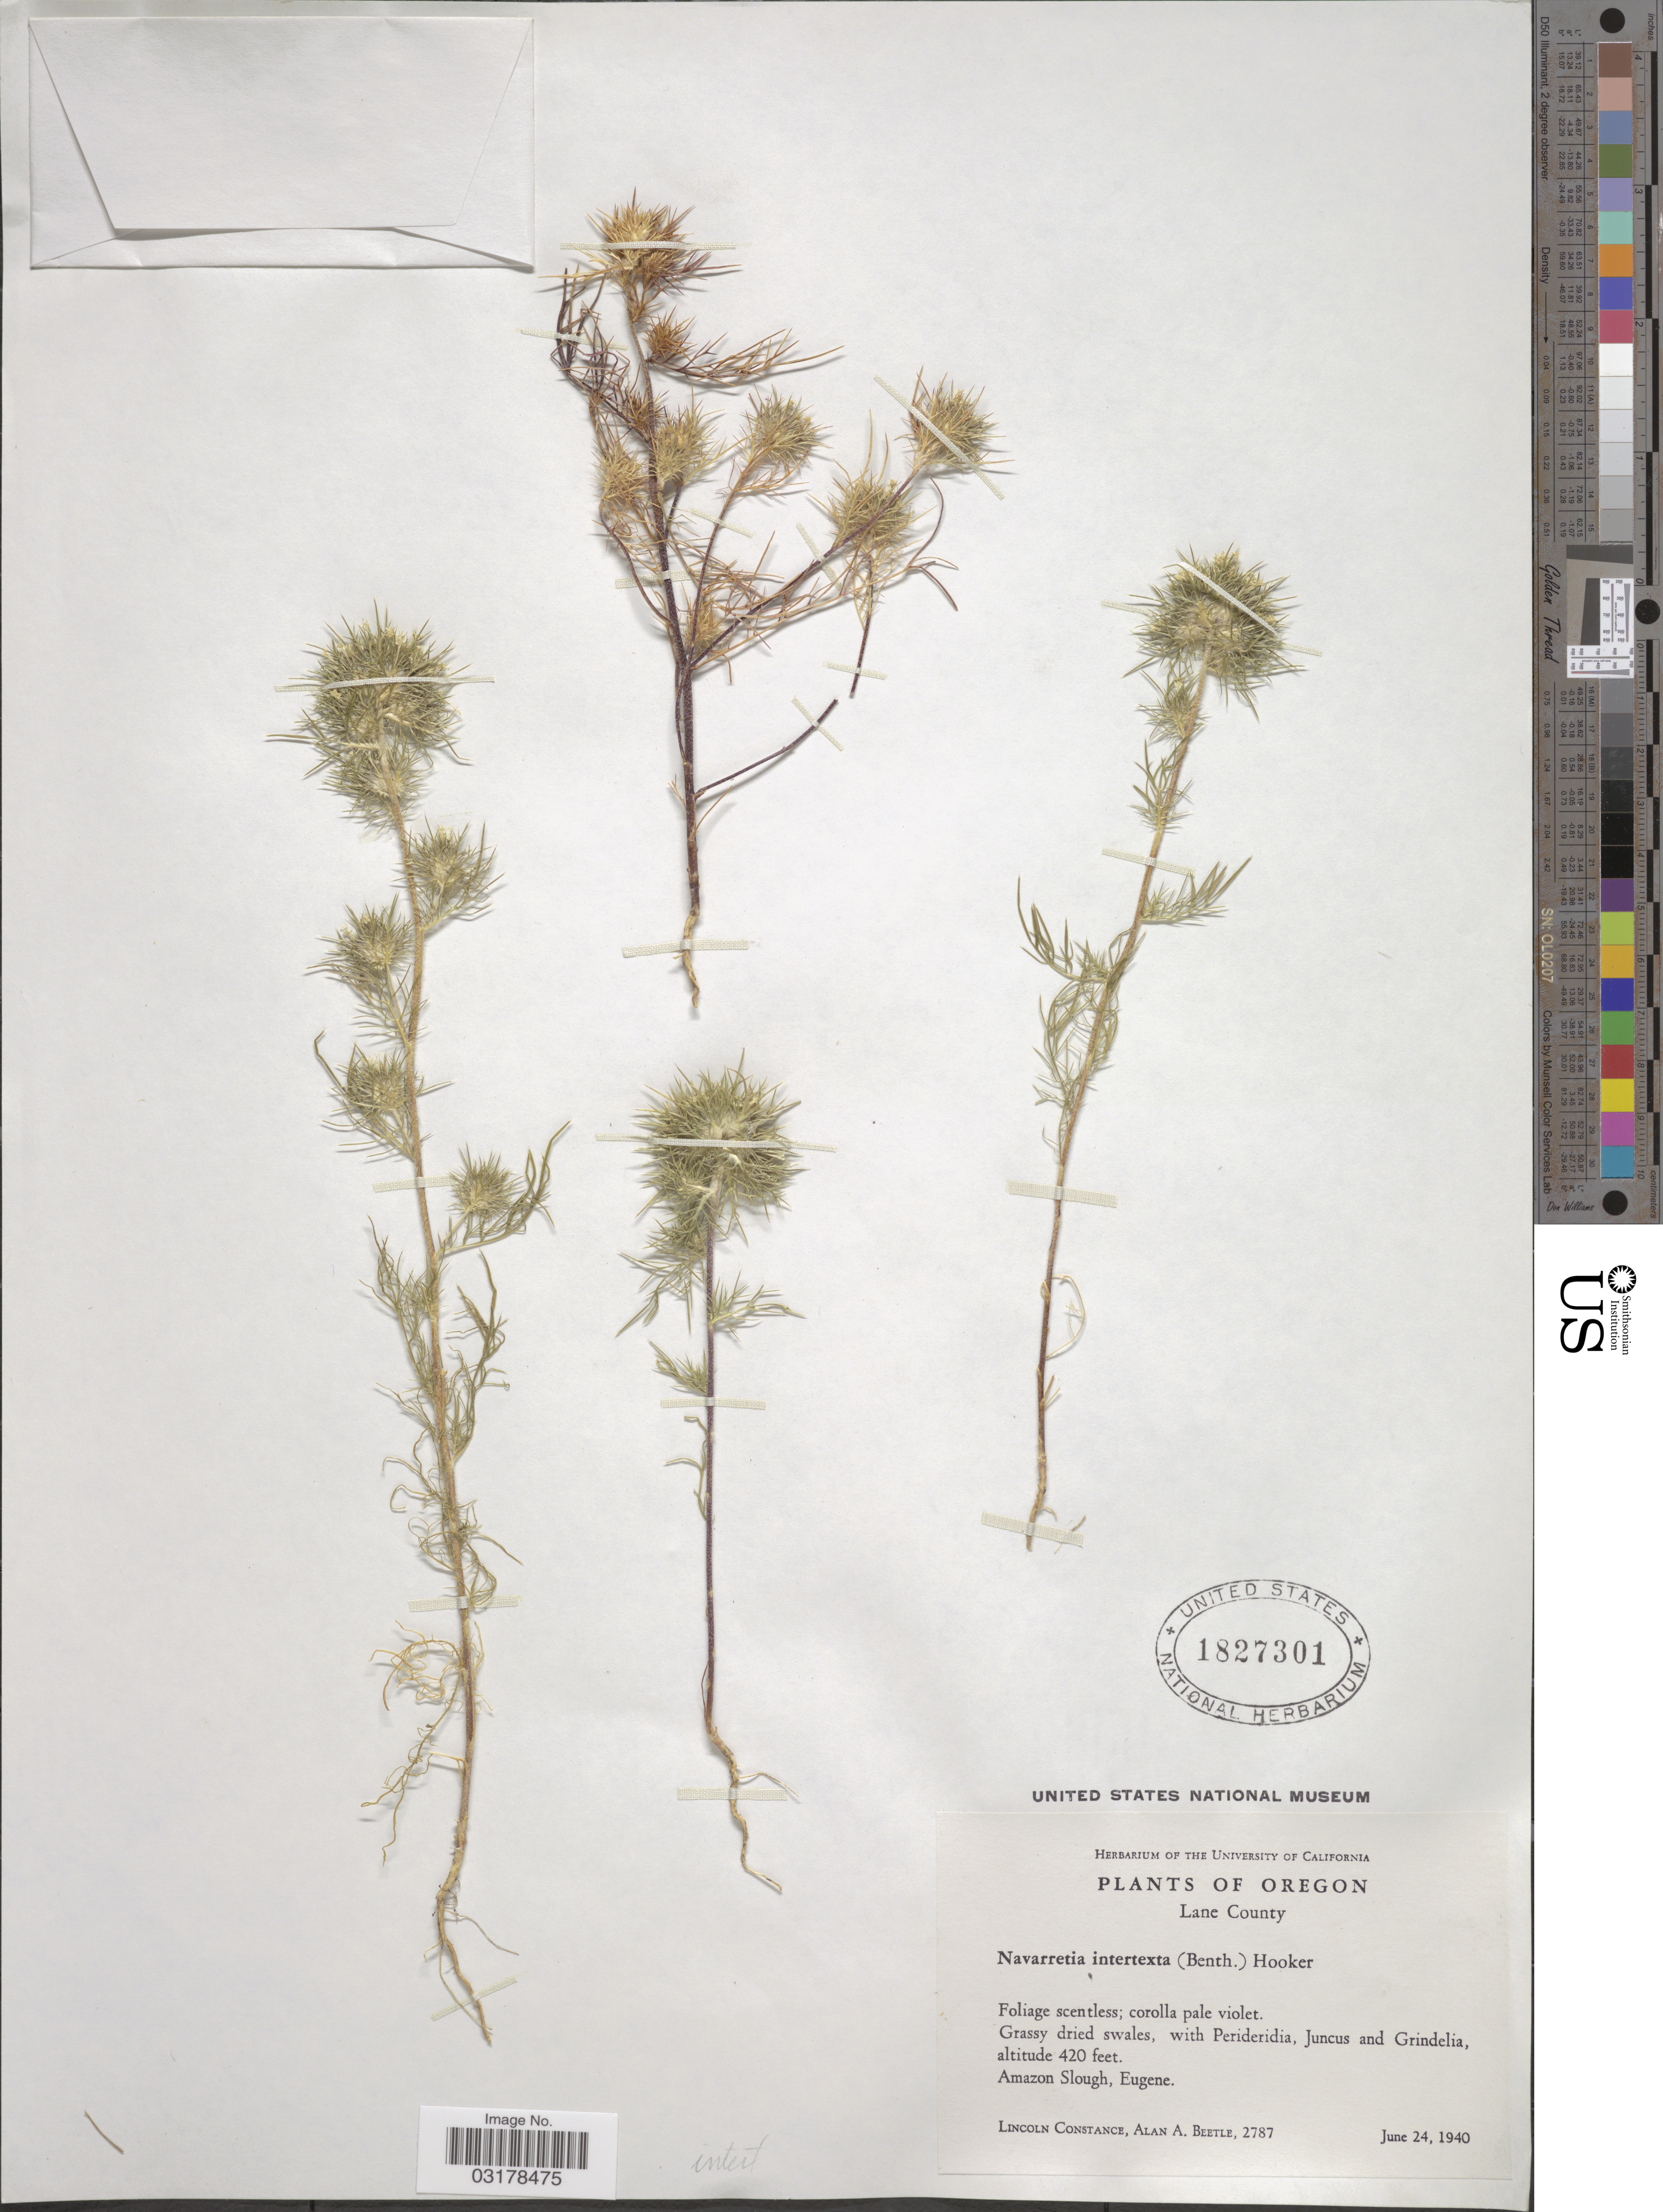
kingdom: Plantae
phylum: Tracheophyta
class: Magnoliopsida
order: Ericales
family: Polemoniaceae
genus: Navarretia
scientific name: Navarretia intertexta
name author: (Benth.) Hook.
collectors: L. Constance & A. A. Beetle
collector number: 2787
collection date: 1940-06-24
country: United States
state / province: Oregon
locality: Lane County. Amazon Slough, Eugene.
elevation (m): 128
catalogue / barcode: US 1827301